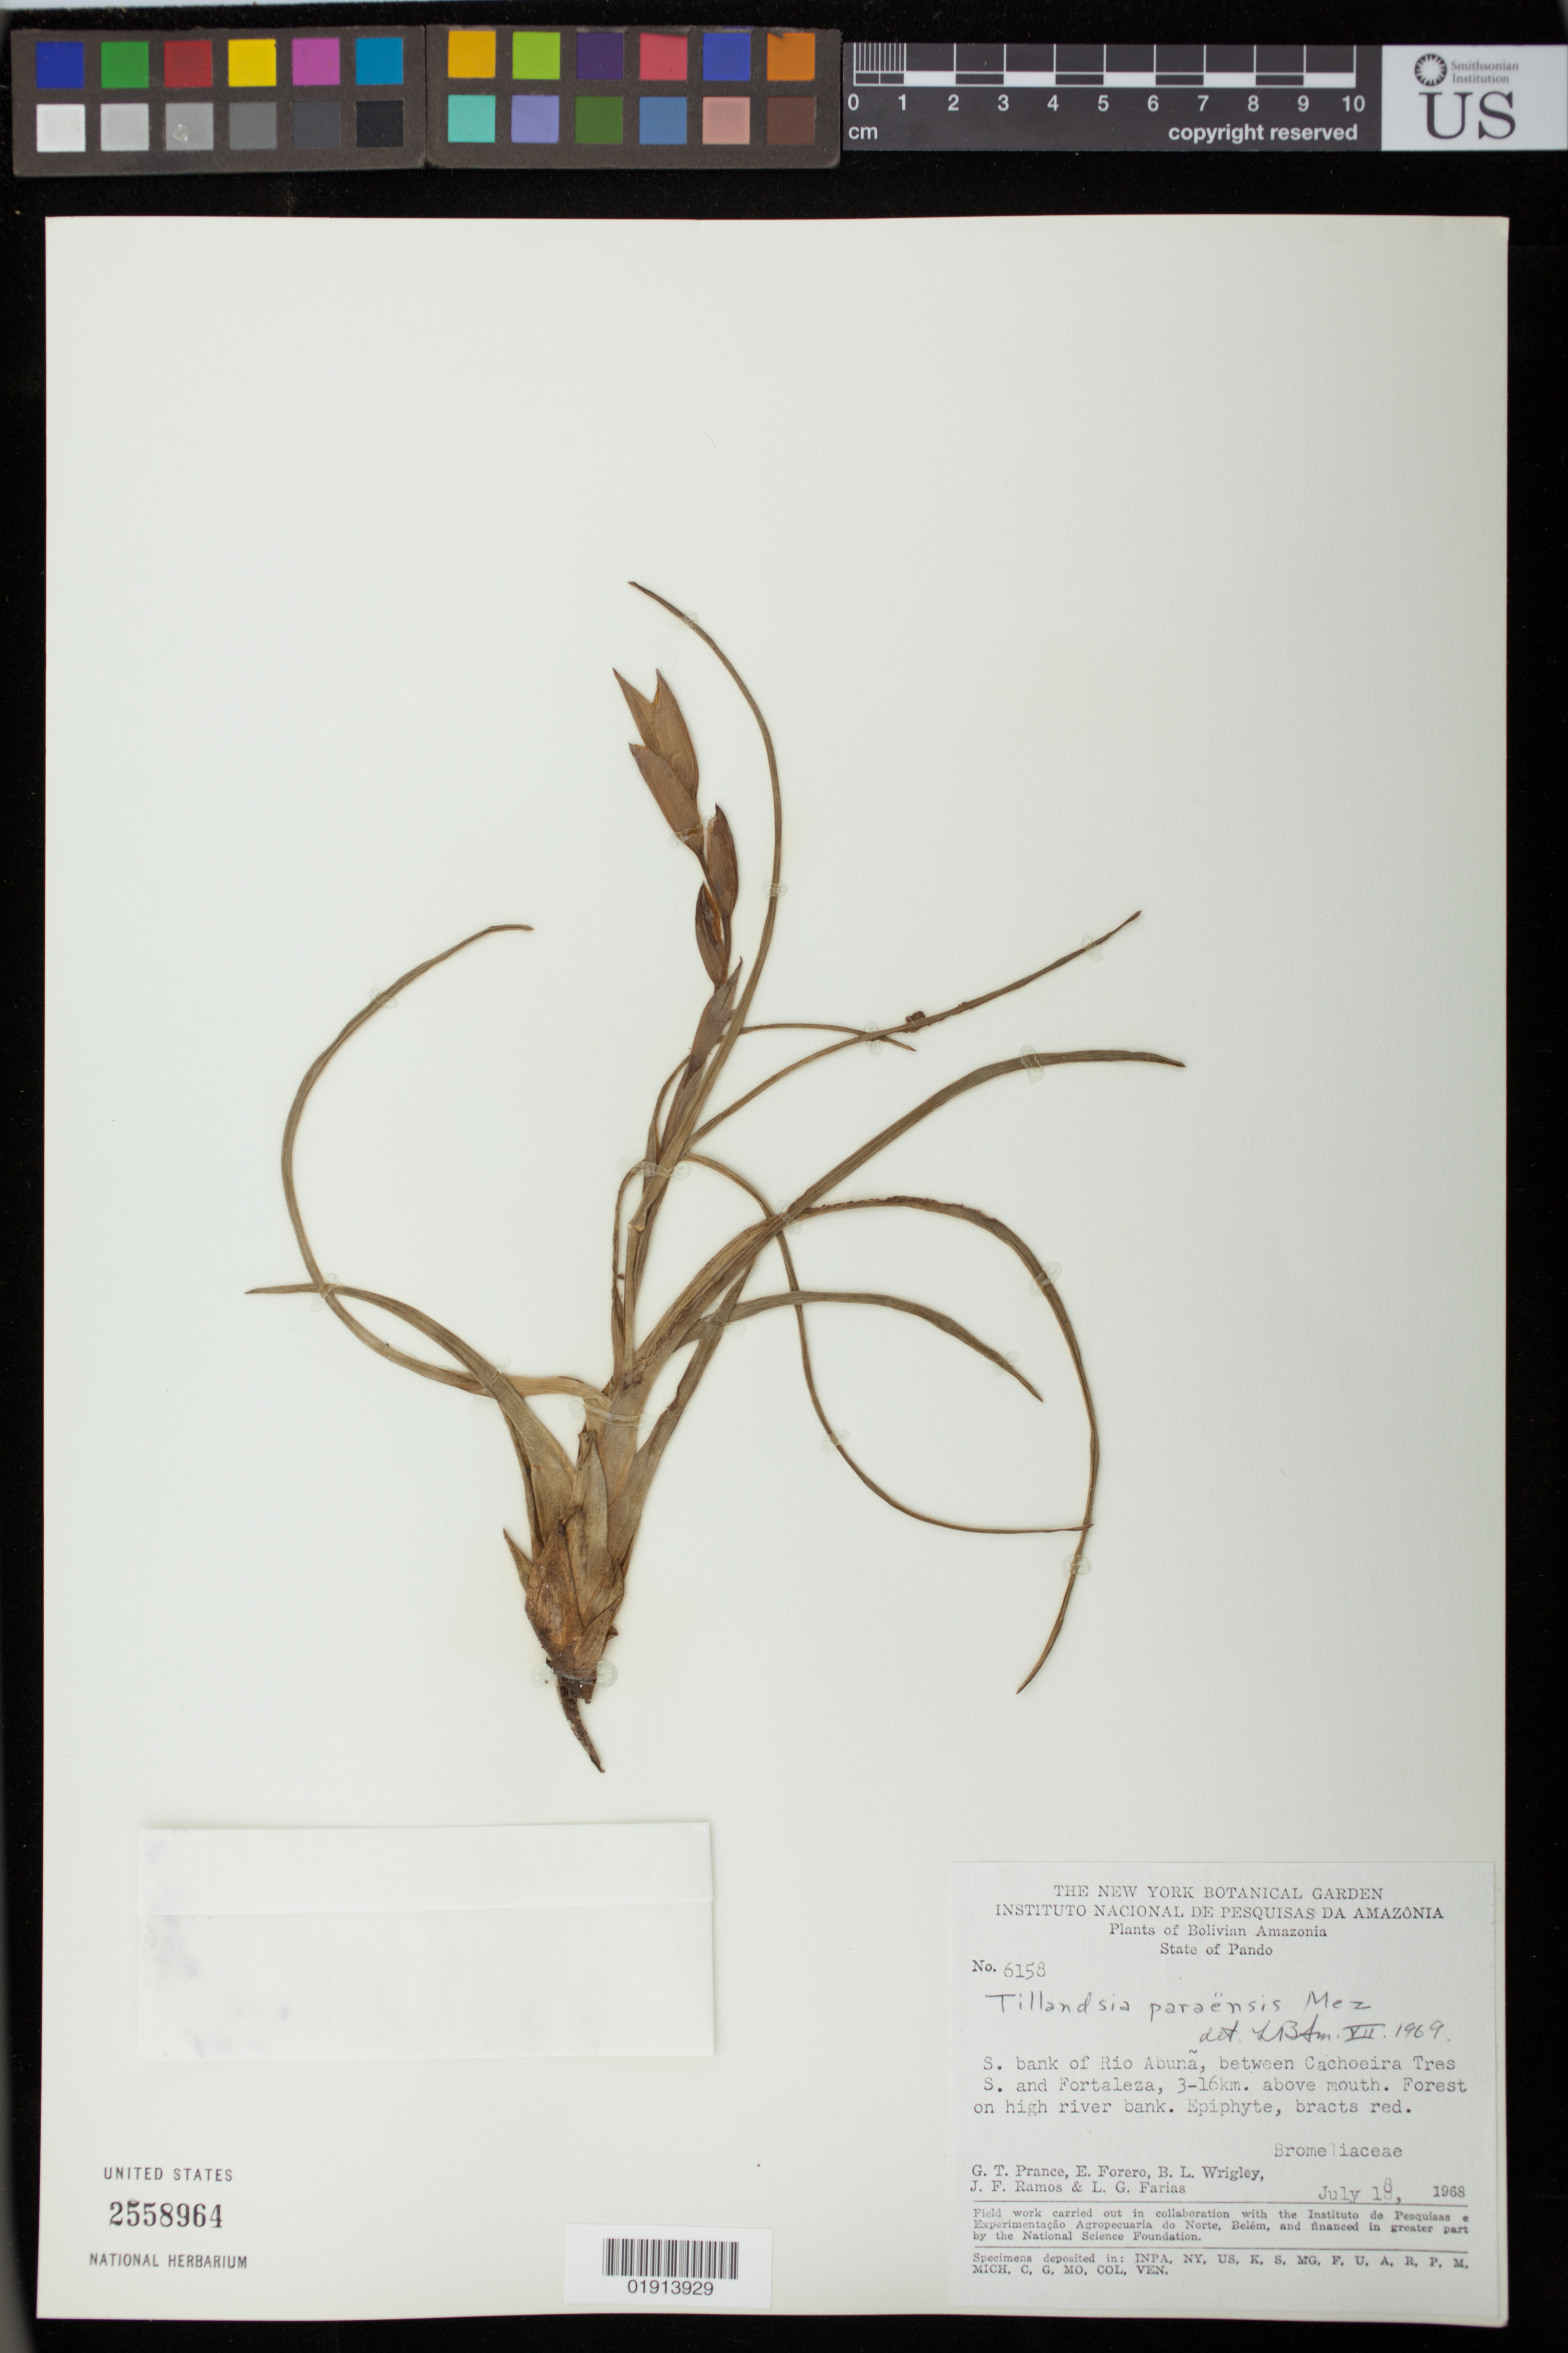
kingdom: Plantae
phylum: Tracheophyta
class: Liliopsida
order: Poales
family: Bromeliaceae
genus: Tillandsia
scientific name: Tillandsia paraensis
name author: Mez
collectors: G. T. Prance, J. F. Ramos, B. L. Wrigley, J. F. Ramos & L. G. Farias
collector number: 6158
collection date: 1968-07-18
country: Bolivia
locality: Pando. S. bank of Rio Abunã, between Cachoeira Tres S and Fortaleza, 3-6km abovouth.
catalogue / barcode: US 2558964